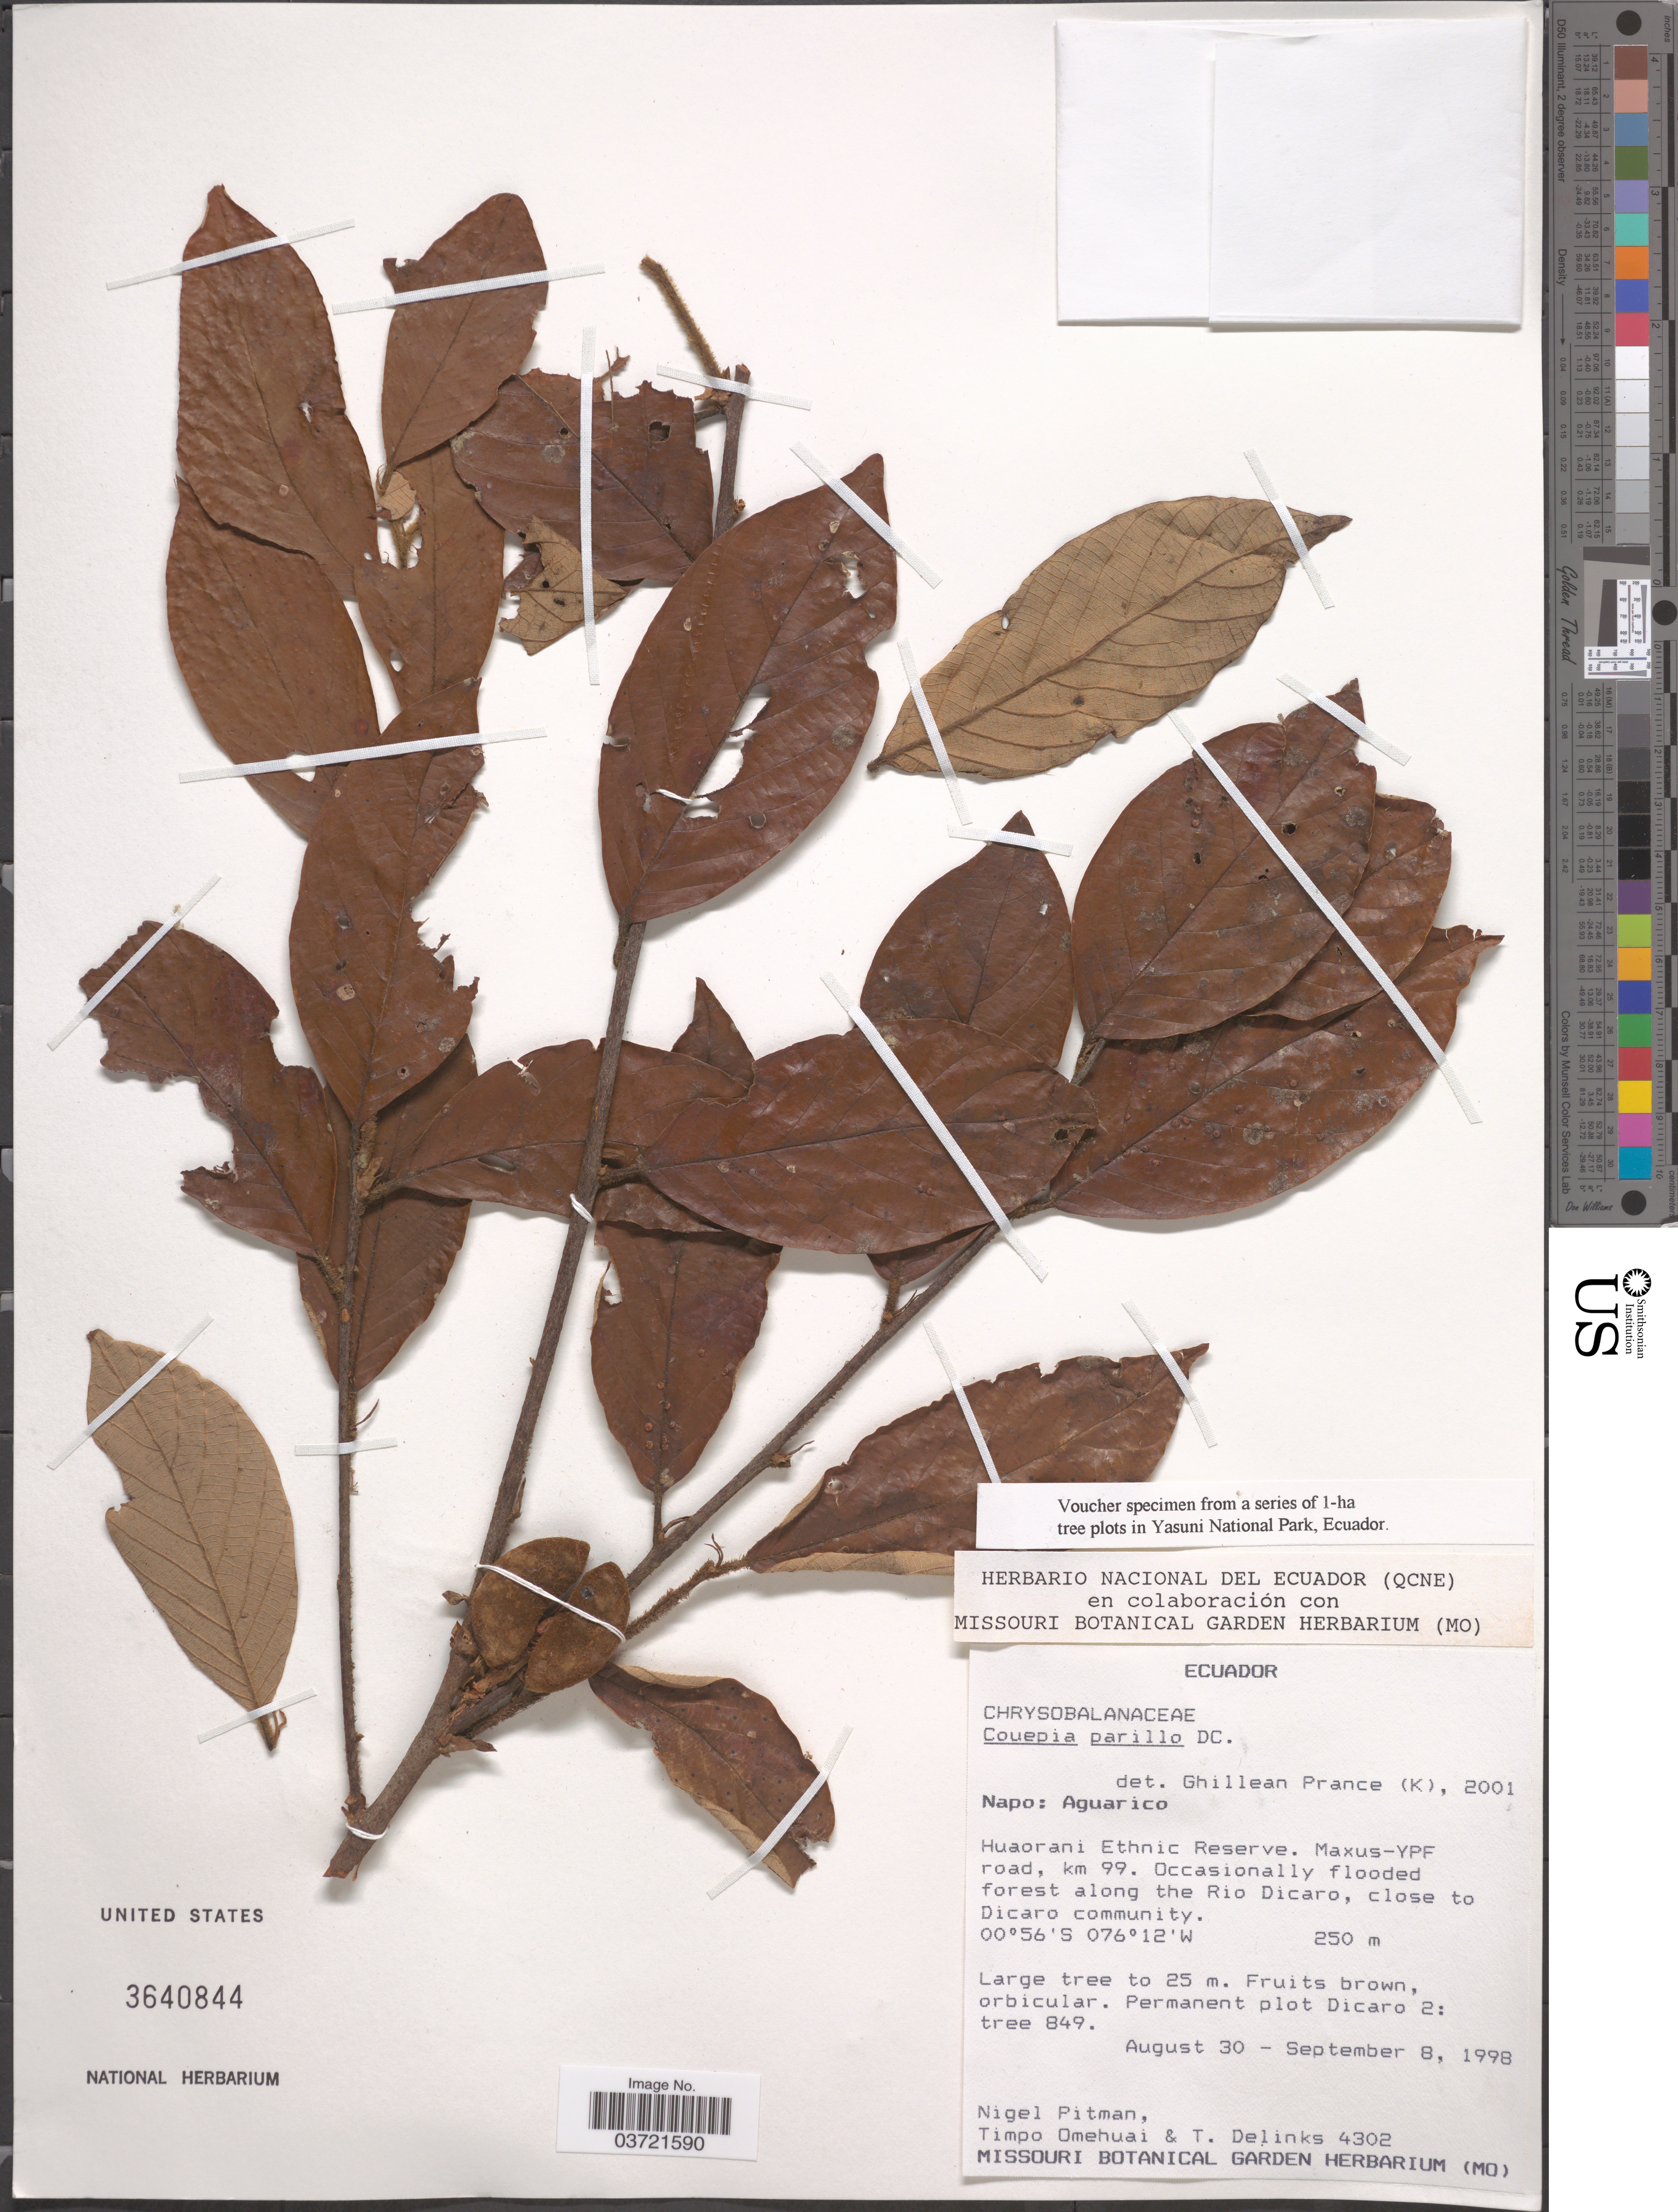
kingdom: Plantae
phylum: Tracheophyta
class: Magnoliopsida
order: Malpighiales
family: Chrysobalanaceae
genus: Gaulettia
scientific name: Gaulettia parillo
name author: (DC.) Sothers & Prance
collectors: N. Pitman, T. Omehuai & T. Delinks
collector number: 4302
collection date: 1998-08-30/1998-09-08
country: Ecuador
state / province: Napo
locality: Aguarico. Huaorani Ethnic Reserve. Maxus-YPF road, km 99. Along the Rio Dicaro, close to Dicaro community.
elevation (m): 250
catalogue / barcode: US 3640844